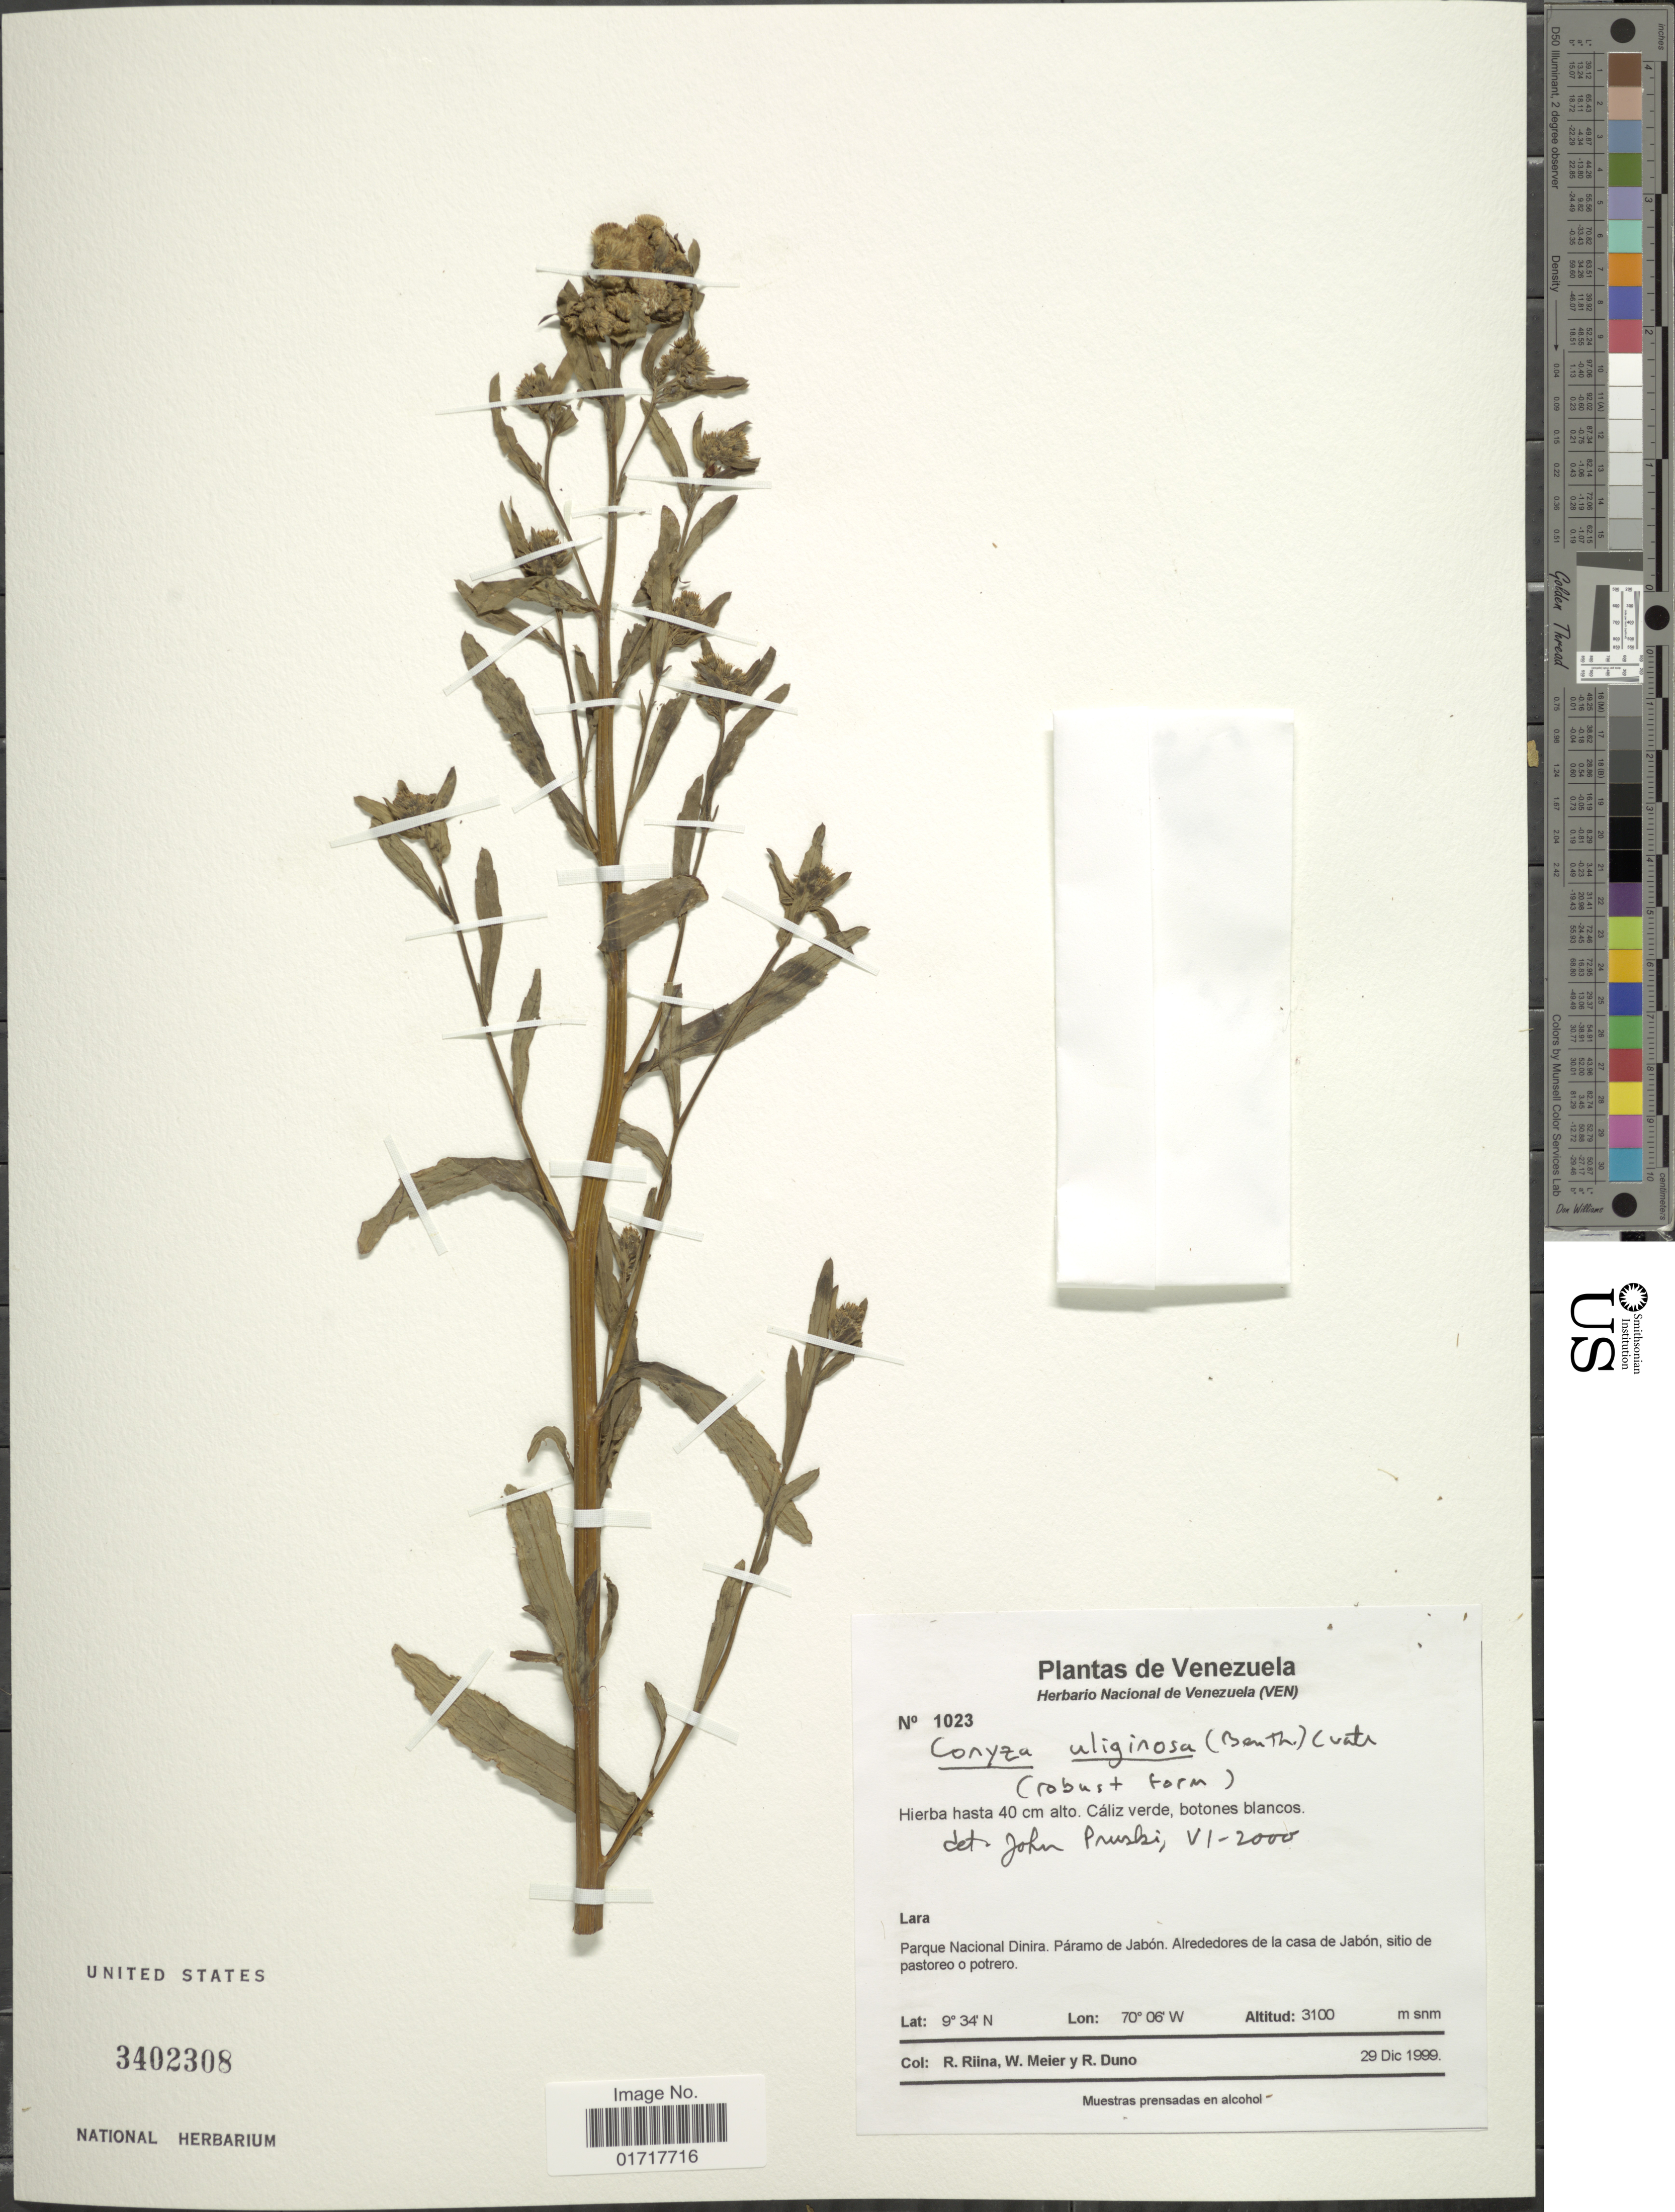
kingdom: Plantae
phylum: Tracheophyta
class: Magnoliopsida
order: Asterales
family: Asteraceae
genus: Conyza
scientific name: Conyza uliginosa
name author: (Benth.) Cuatrec.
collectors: R. Riina, W. Meier & R. Duno de Stefano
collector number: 1023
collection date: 1999-12-29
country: Venezuela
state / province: Lara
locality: Lara. Parque Nacional Dinira. Paramo de Jabon. Alrededores de la casa de Jabon, sitio de pastoreo o potrero.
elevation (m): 3100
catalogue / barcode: US 3402308